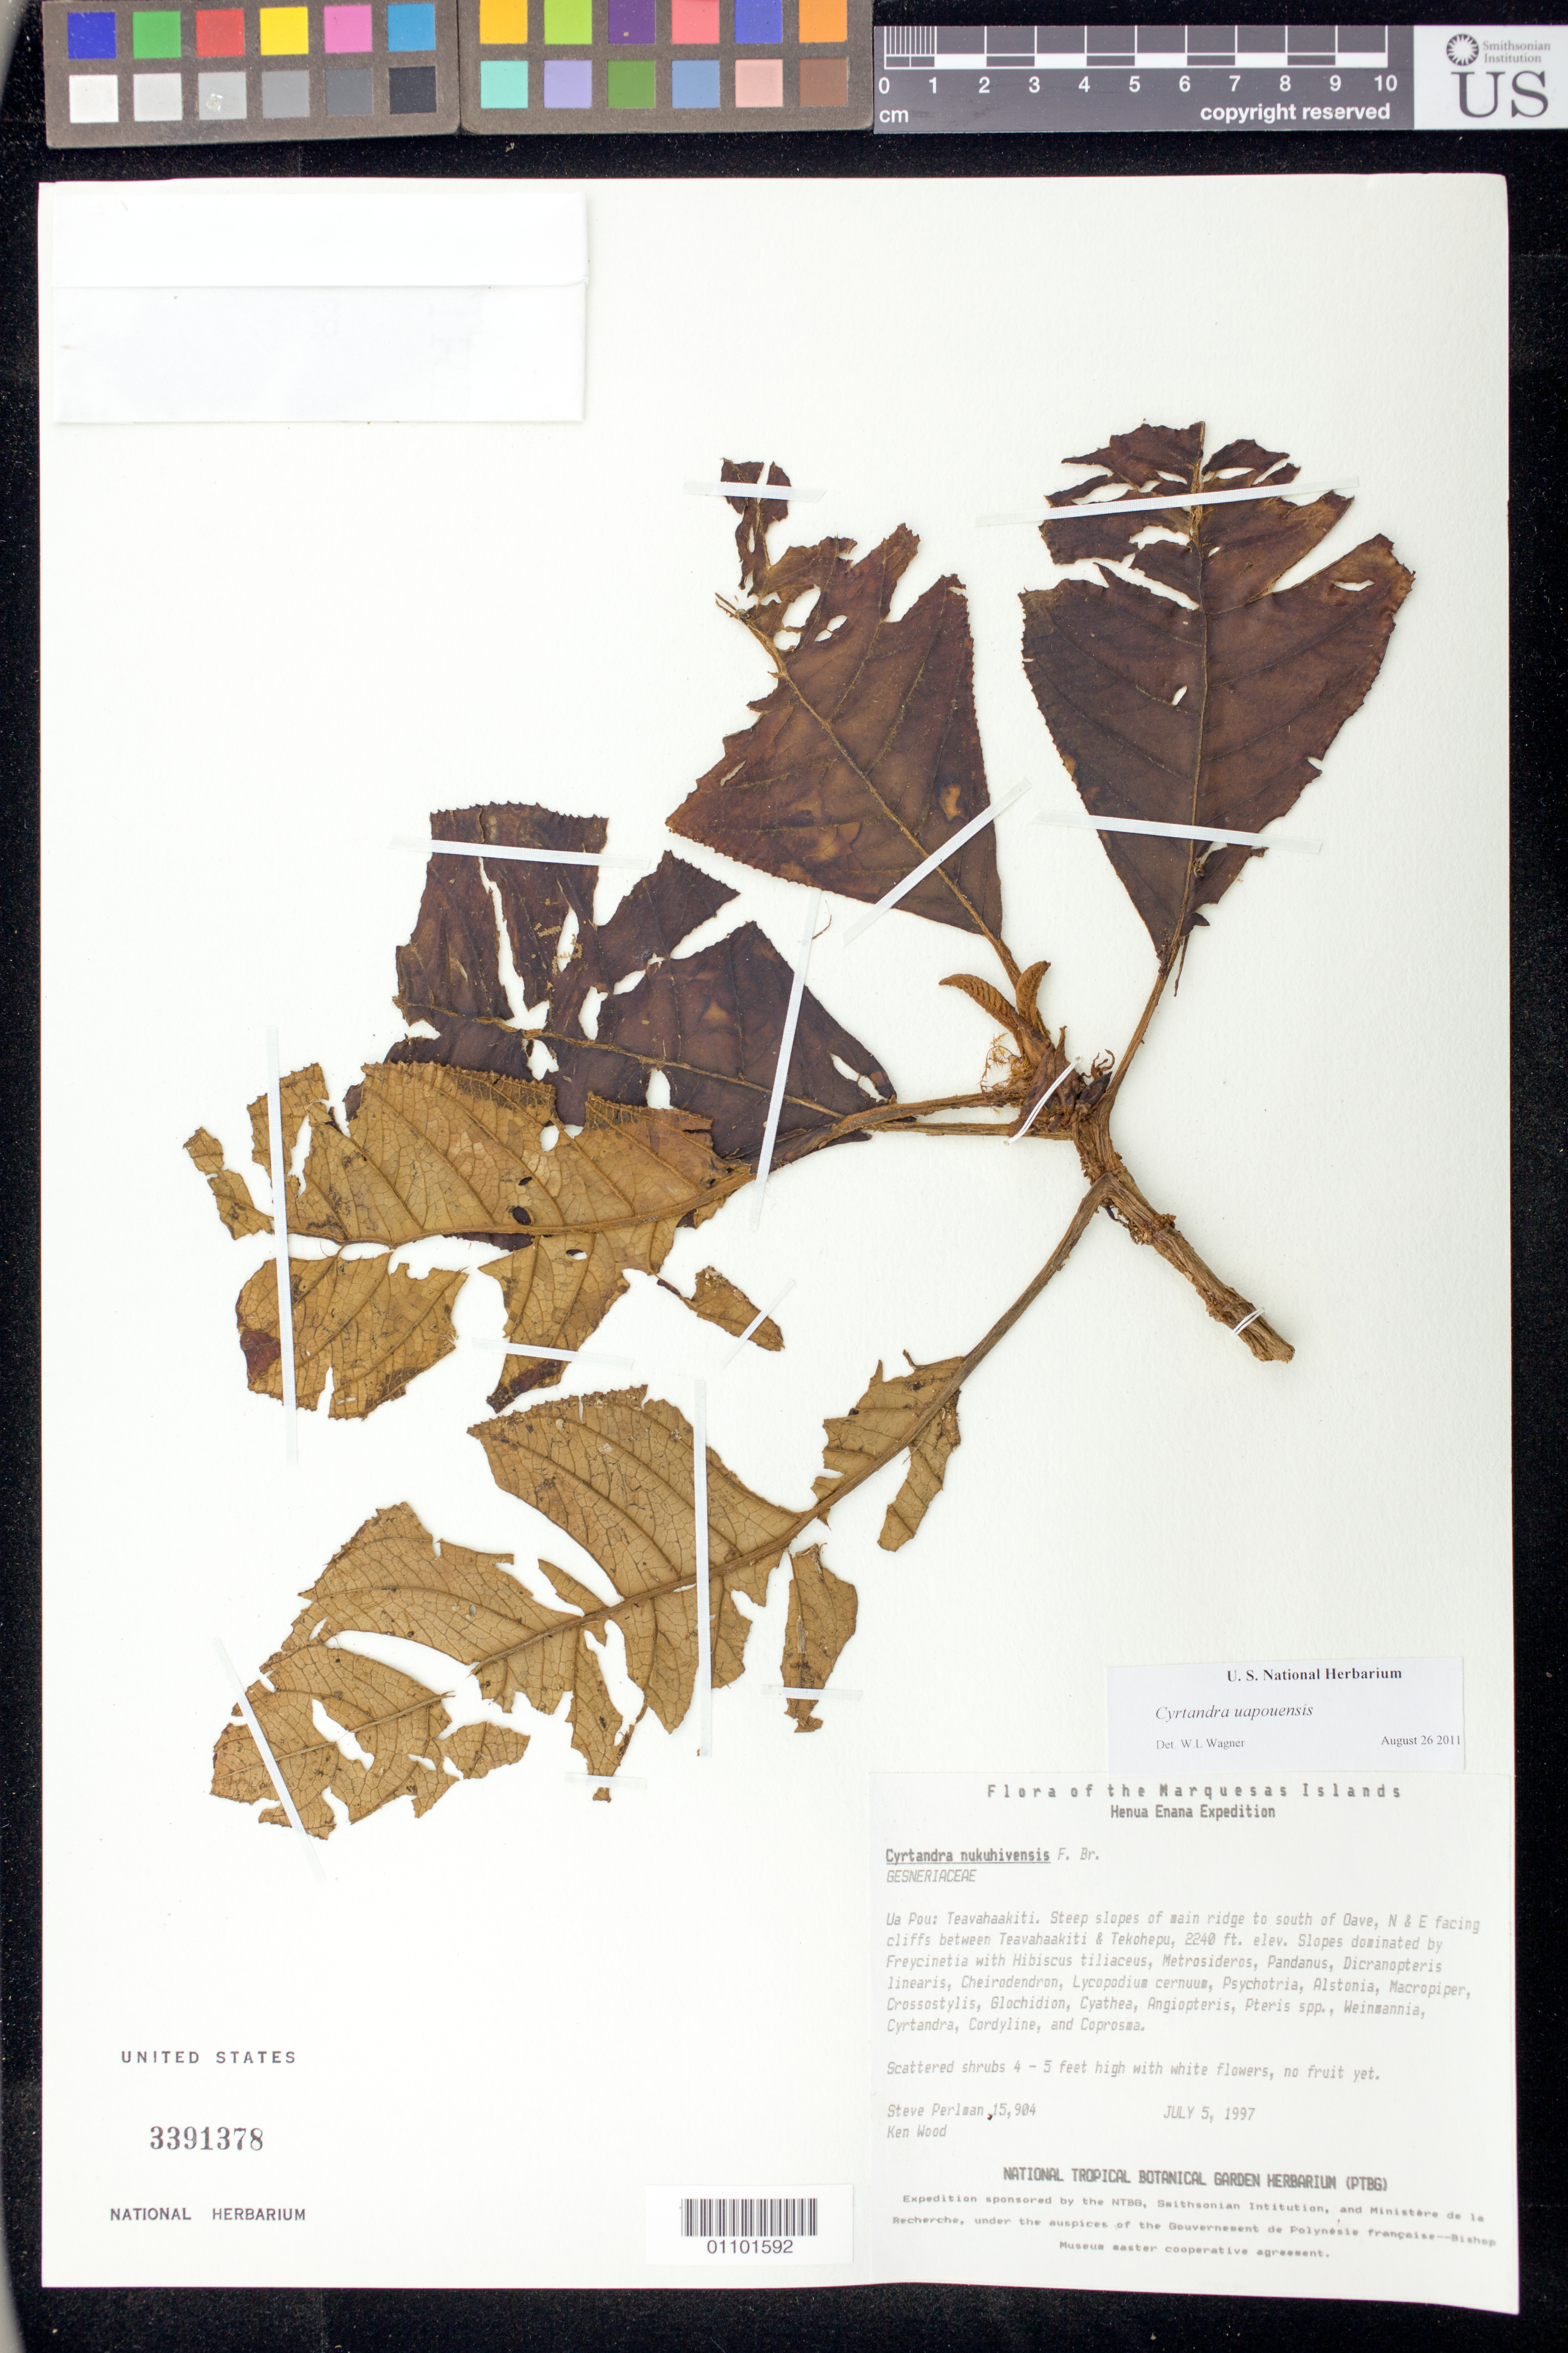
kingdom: Plantae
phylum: Tracheophyta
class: Magnoliopsida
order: Lamiales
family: Gesneriaceae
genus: Cyrtandra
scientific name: Cyrtandra uapouensis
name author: W.L. Wagner & Lorence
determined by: Wagner, W. L., (BOT), Smithsonian Institution - National Museum of Natural History (UNITED STATES)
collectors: S. P. Perlman & K. R. Wood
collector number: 15904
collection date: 1997-07-05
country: French Polynesia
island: Ua Pou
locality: Teavahaakiti, steep slopes of main ridge to S of Oave, N & E facing cliffs between Teavahaakiti & Tekohepu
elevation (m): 683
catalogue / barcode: US 3391378